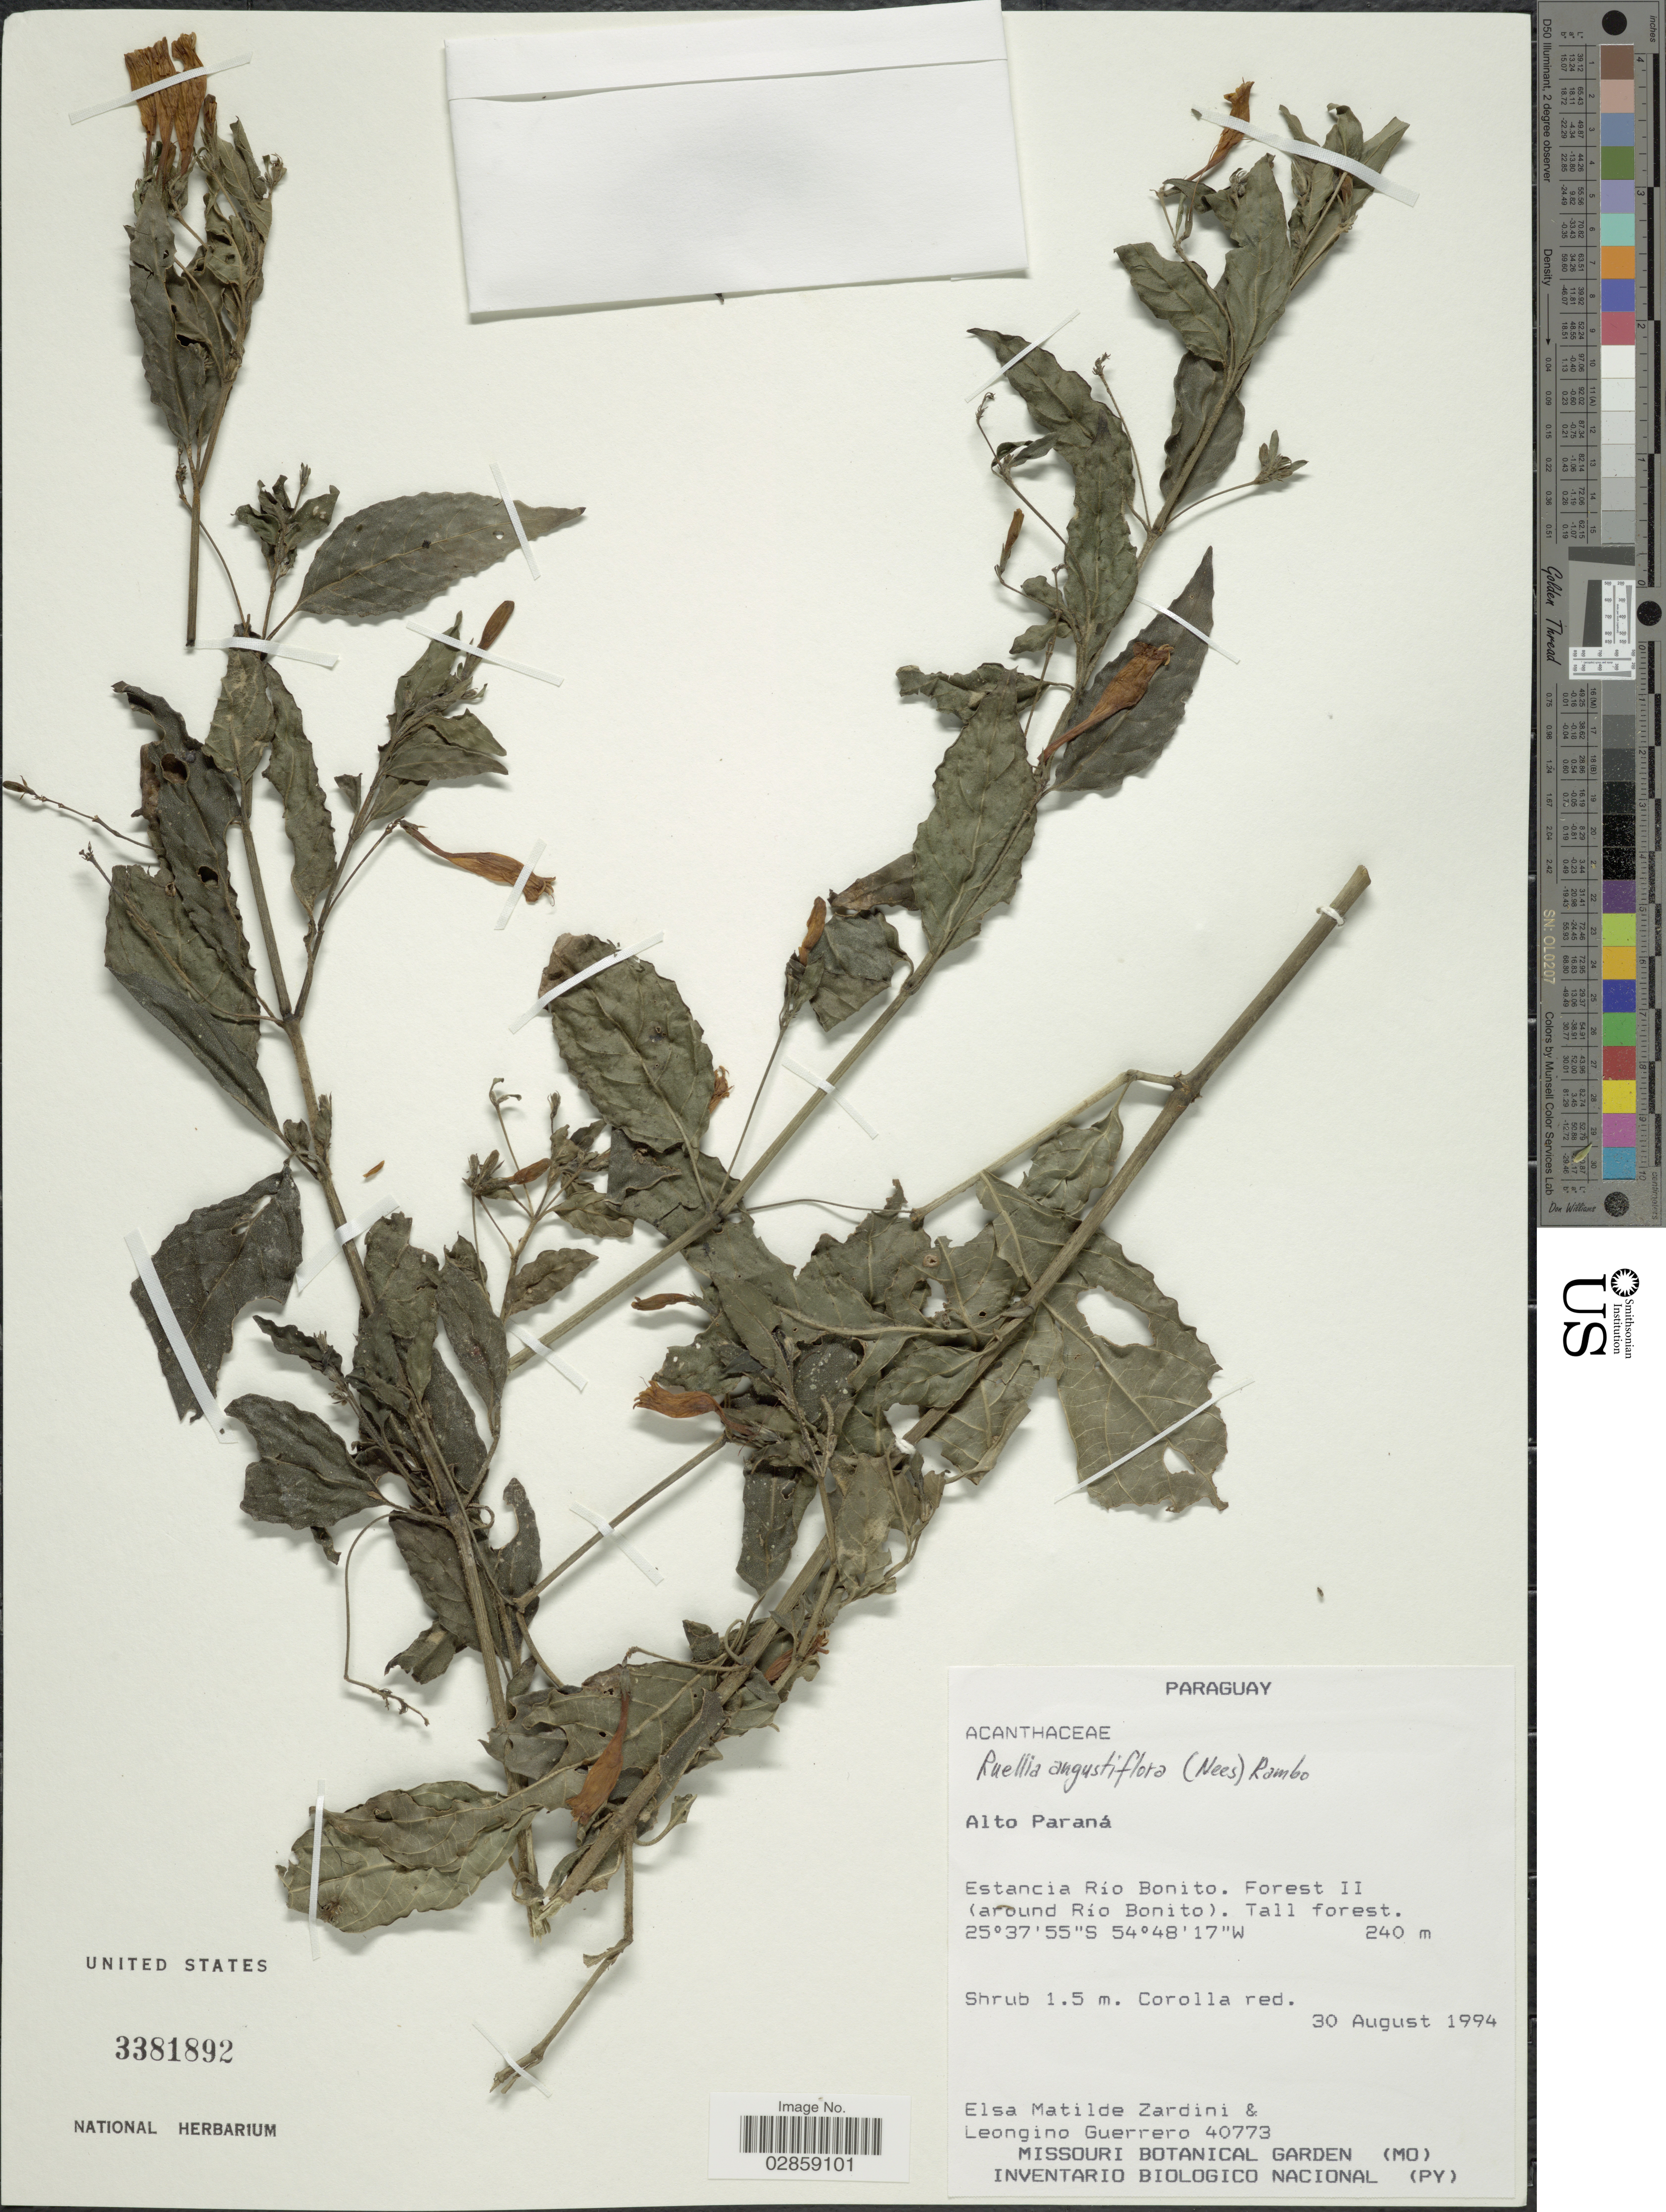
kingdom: Plantae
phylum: Tracheophyta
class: Magnoliopsida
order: Lamiales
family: Acanthaceae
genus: Ruellia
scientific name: Ruellia angustiflora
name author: (Nees) Lindau ex Rambo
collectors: E. M. Zardini & L. Guerrero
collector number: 40773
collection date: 1994-08-30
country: Paraguay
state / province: Alto Parana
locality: Estancia Río Bonito. Forest II (around Río Bonito).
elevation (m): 240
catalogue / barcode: US 3381892